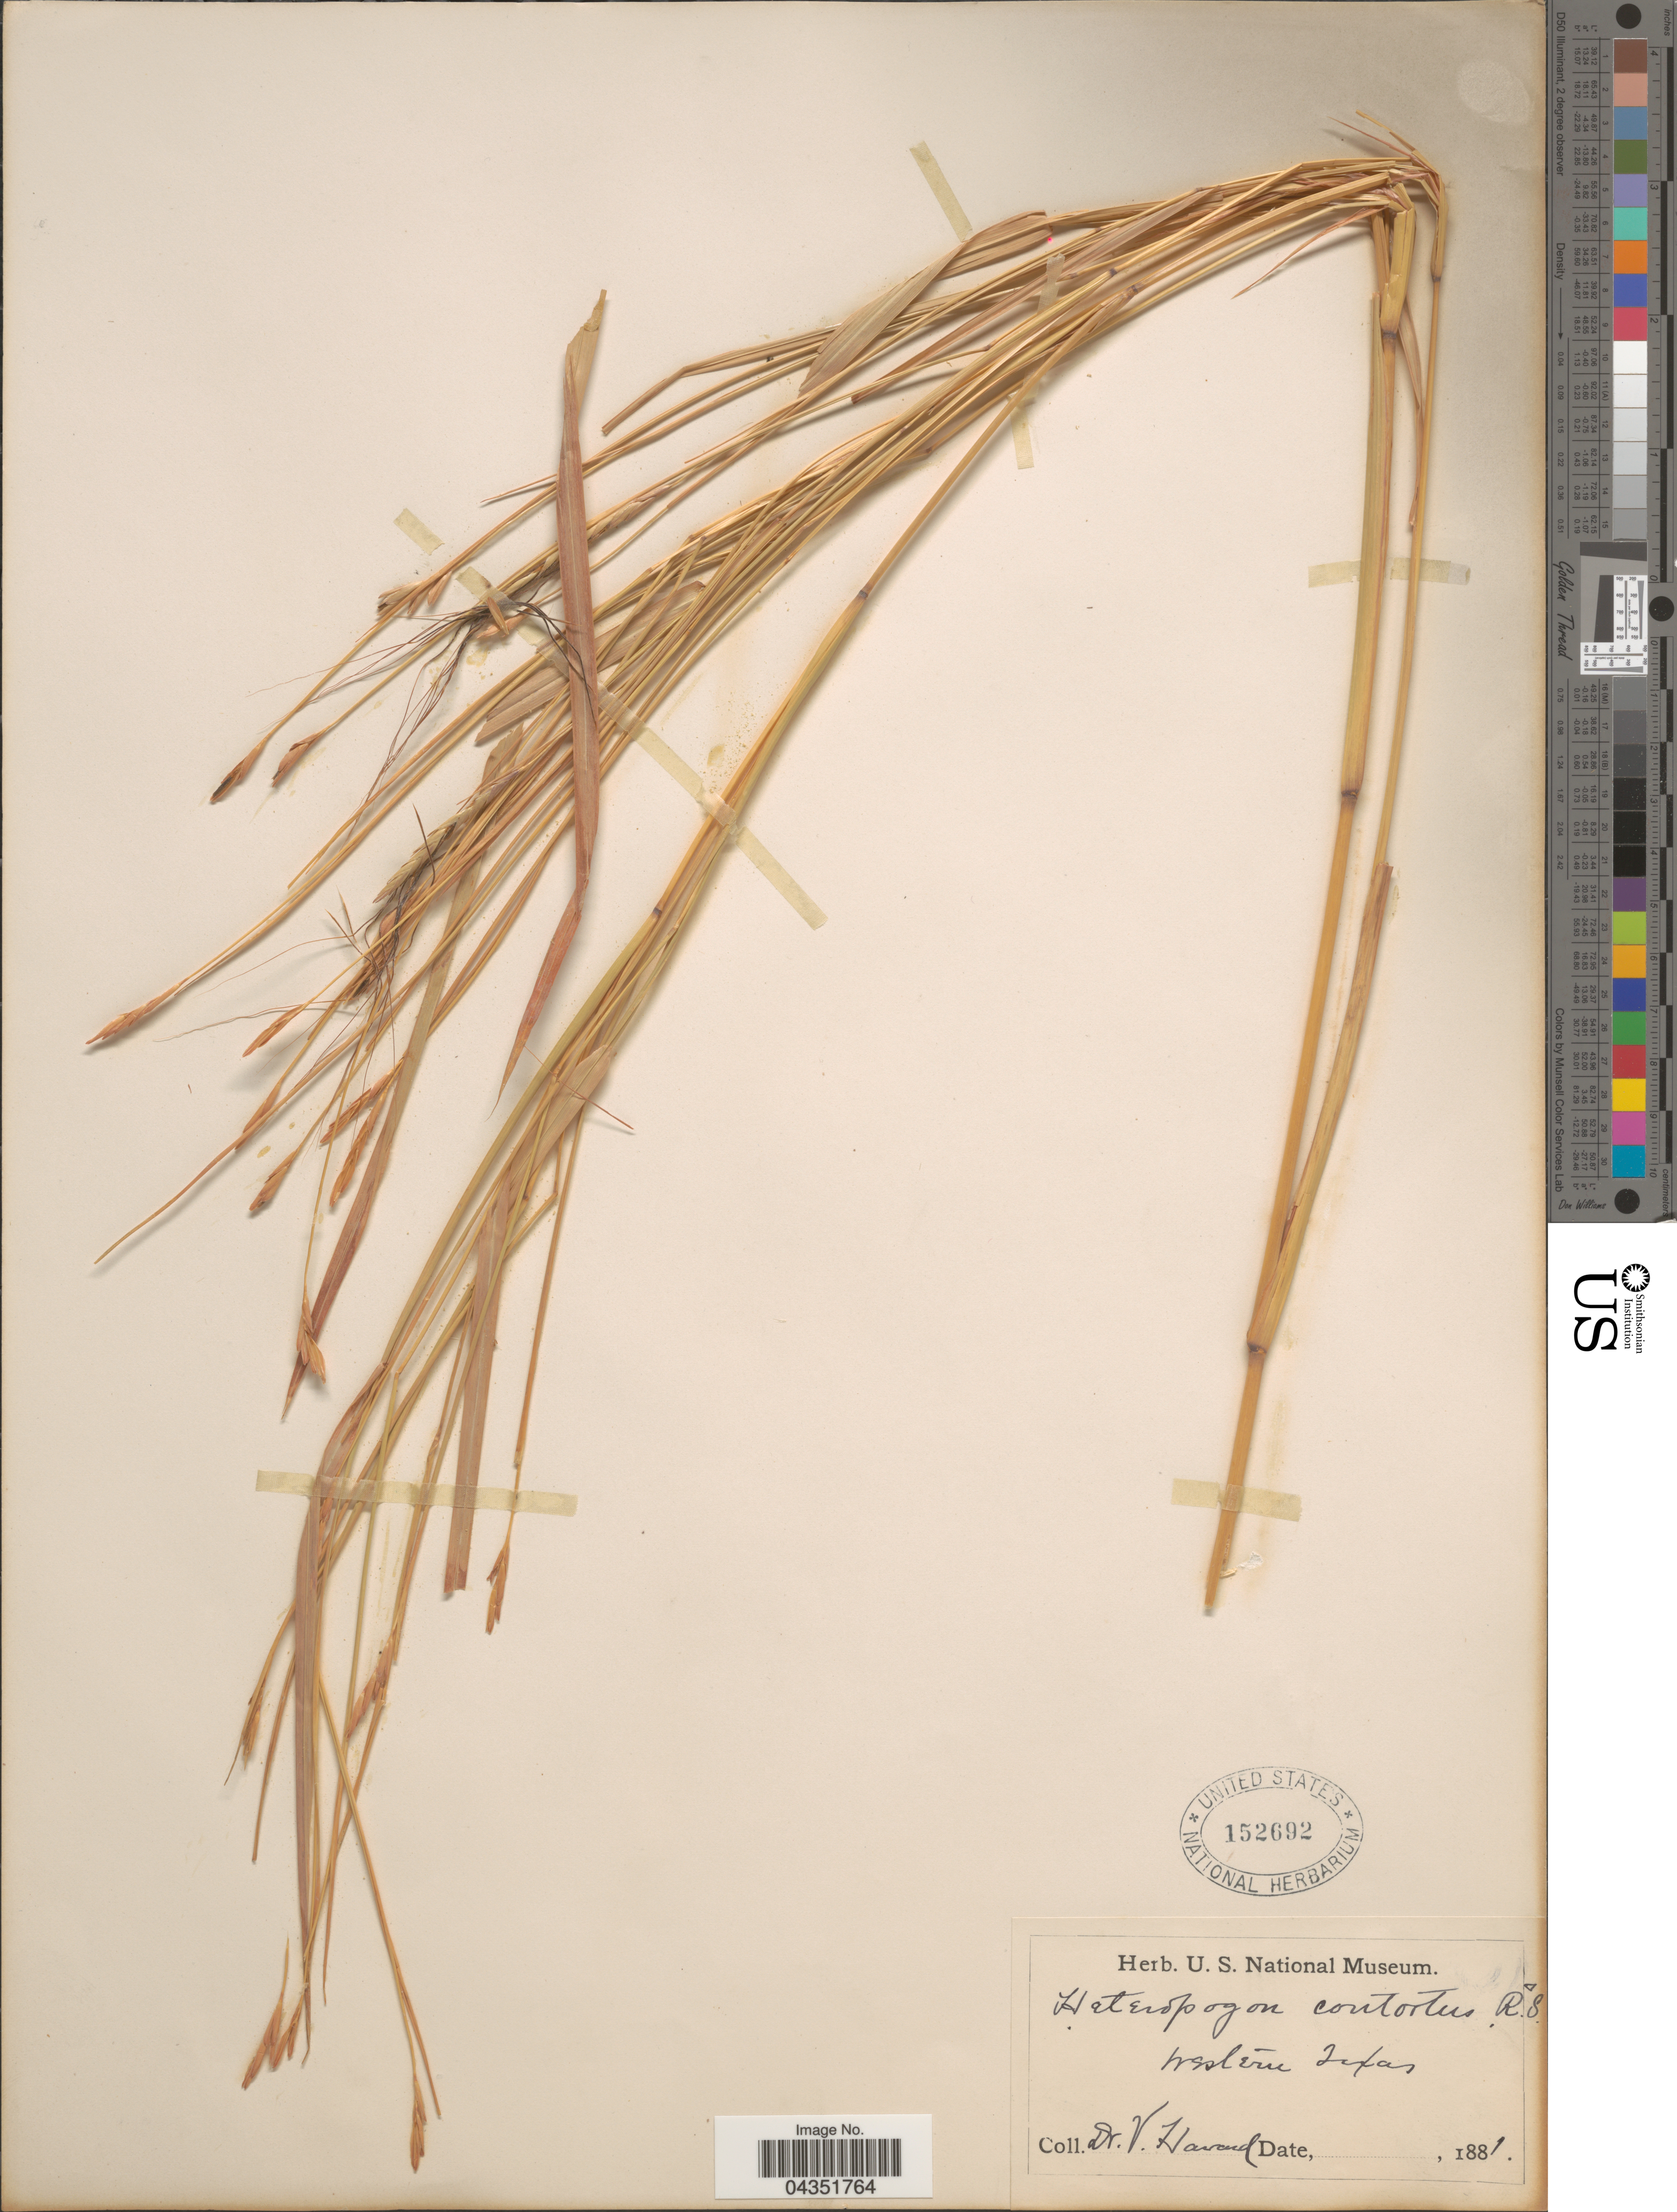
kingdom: Plantae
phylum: Tracheophyta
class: Liliopsida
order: Poales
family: Poaceae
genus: Heteropogon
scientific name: Heteropogon contortus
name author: (L.) P. Beauv. ex Roem. & Schult.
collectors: V. Havard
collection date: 1881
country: United States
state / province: Texas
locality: Western Texas.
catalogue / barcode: US 152692